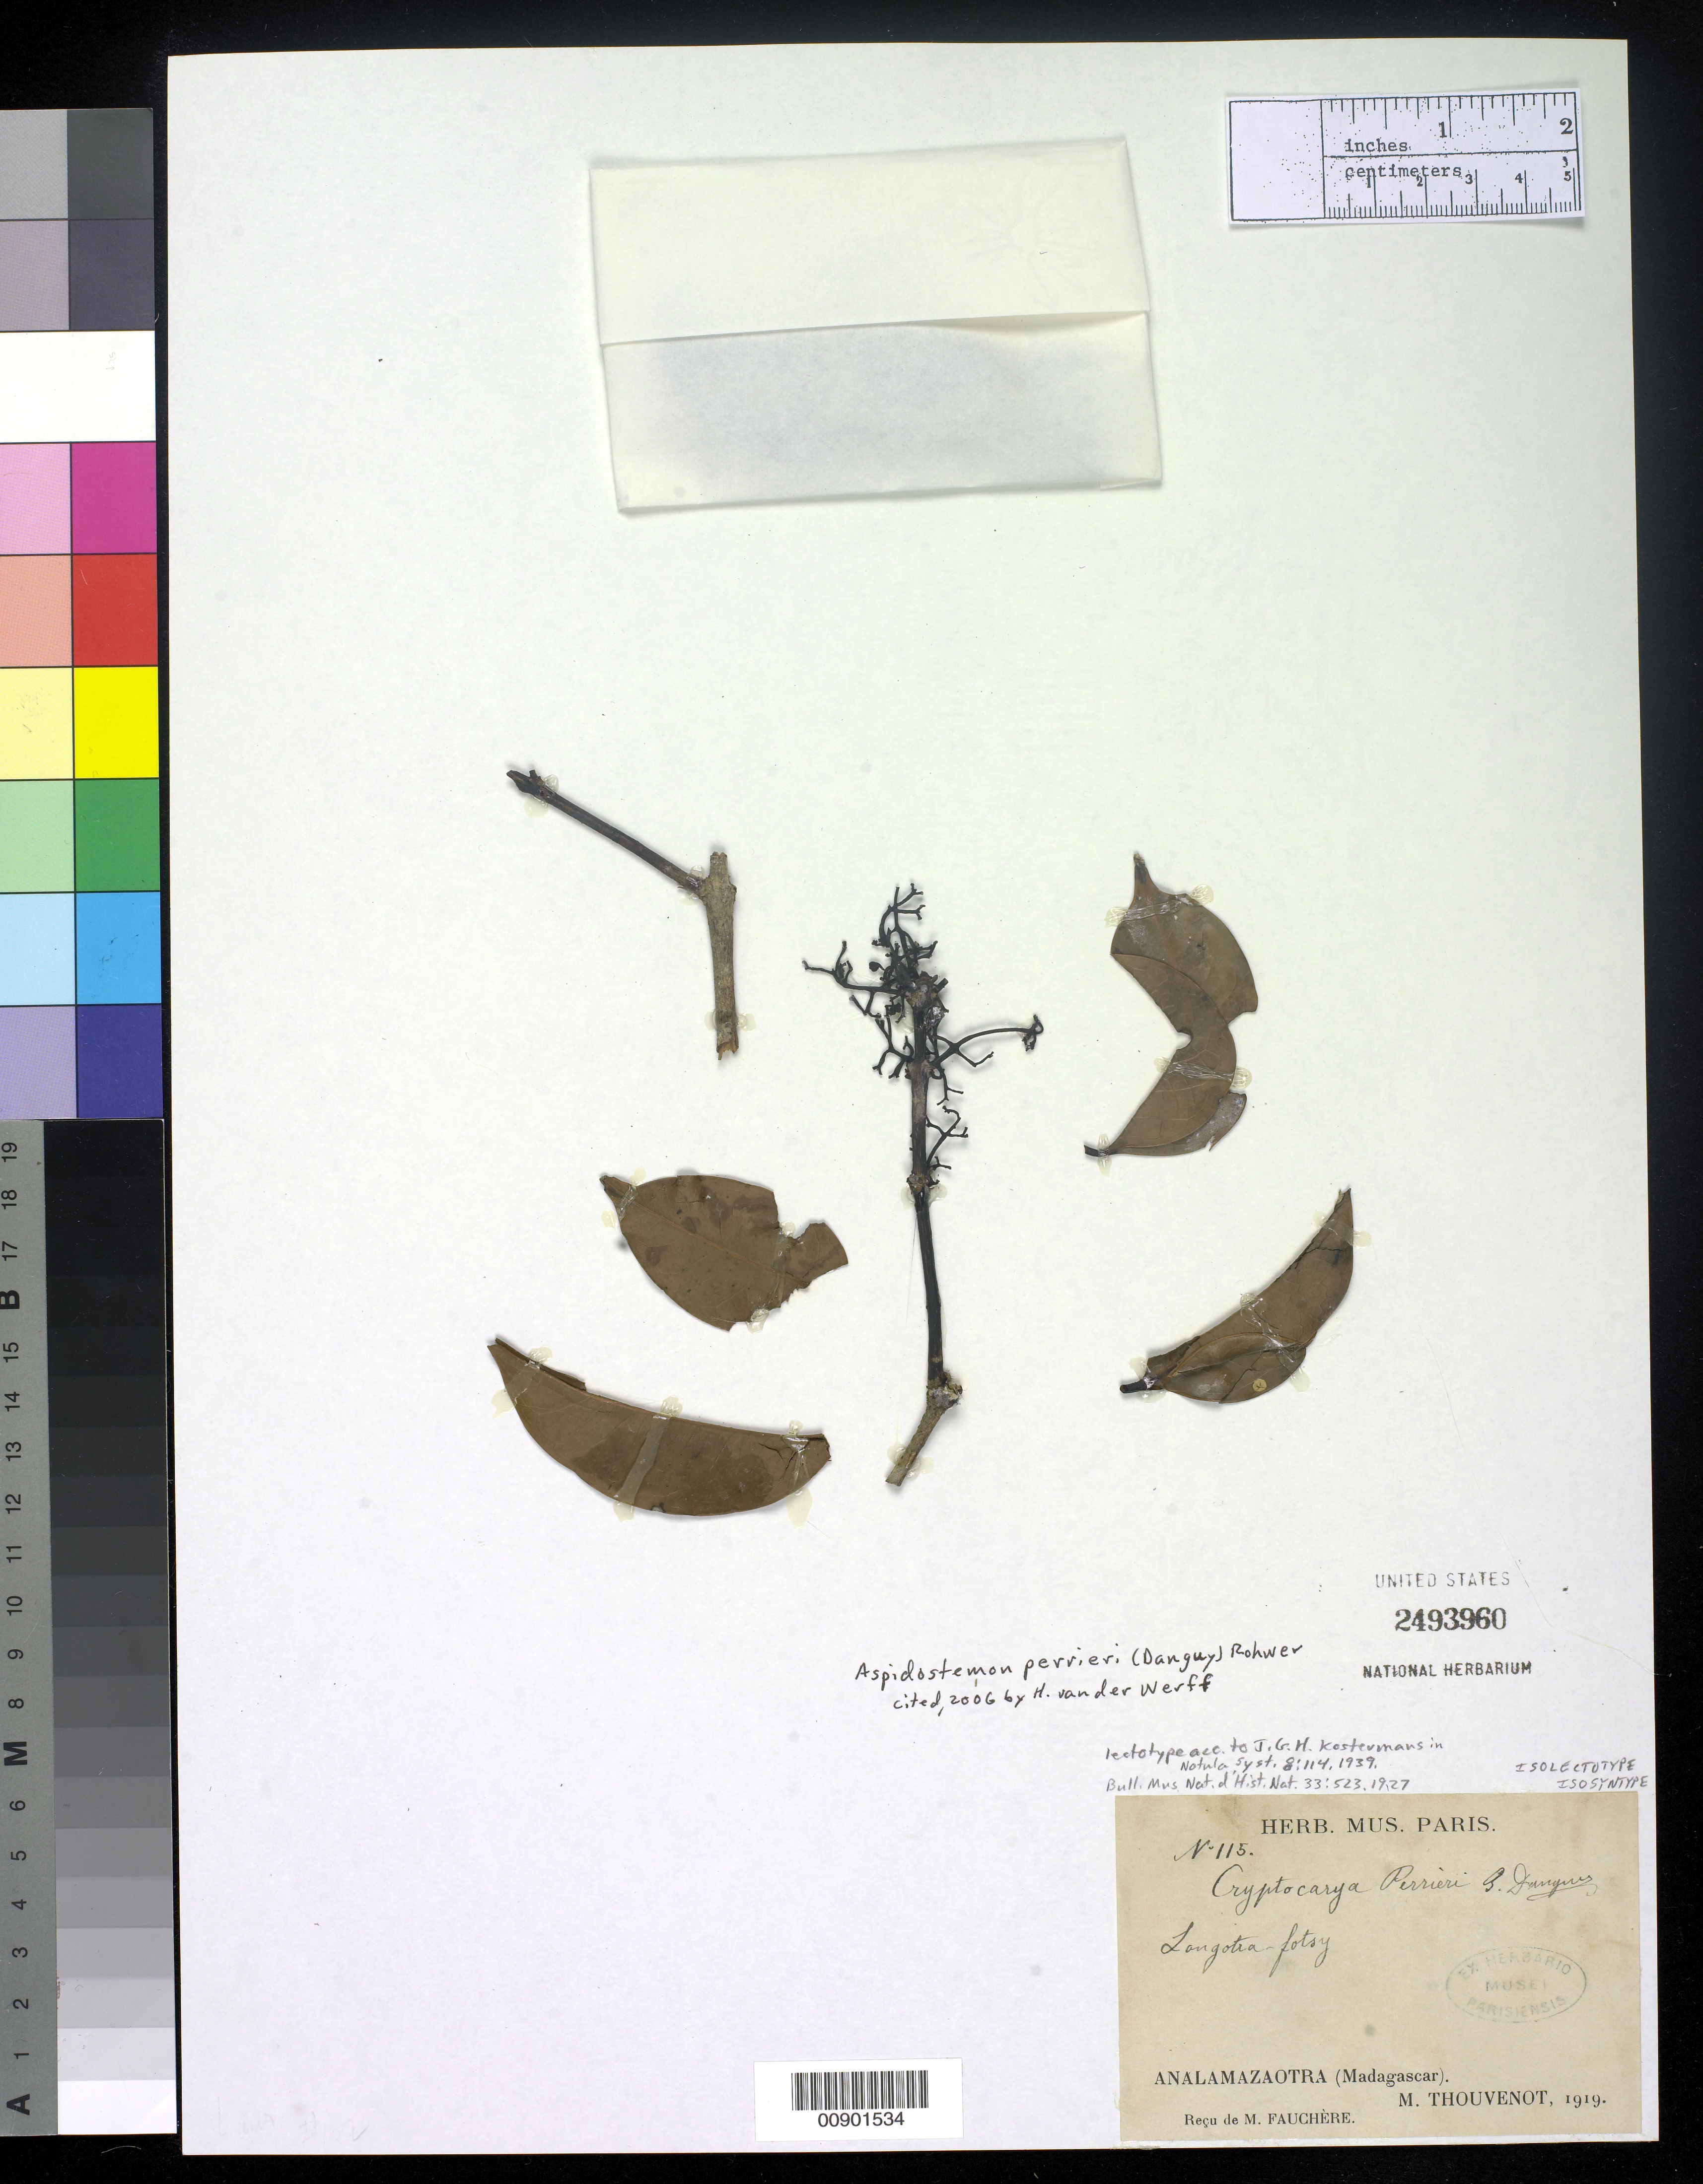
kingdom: Plantae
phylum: Tracheophyta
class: Magnoliopsida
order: Laurales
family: Lauraceae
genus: Cryptocarya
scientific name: Cryptocarya perrieri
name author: Danguy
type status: Isolectotype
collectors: E. Thouvenot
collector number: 115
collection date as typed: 1919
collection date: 1919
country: Madagascar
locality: Analamazaotra (Madagascar).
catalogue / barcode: US 2493960